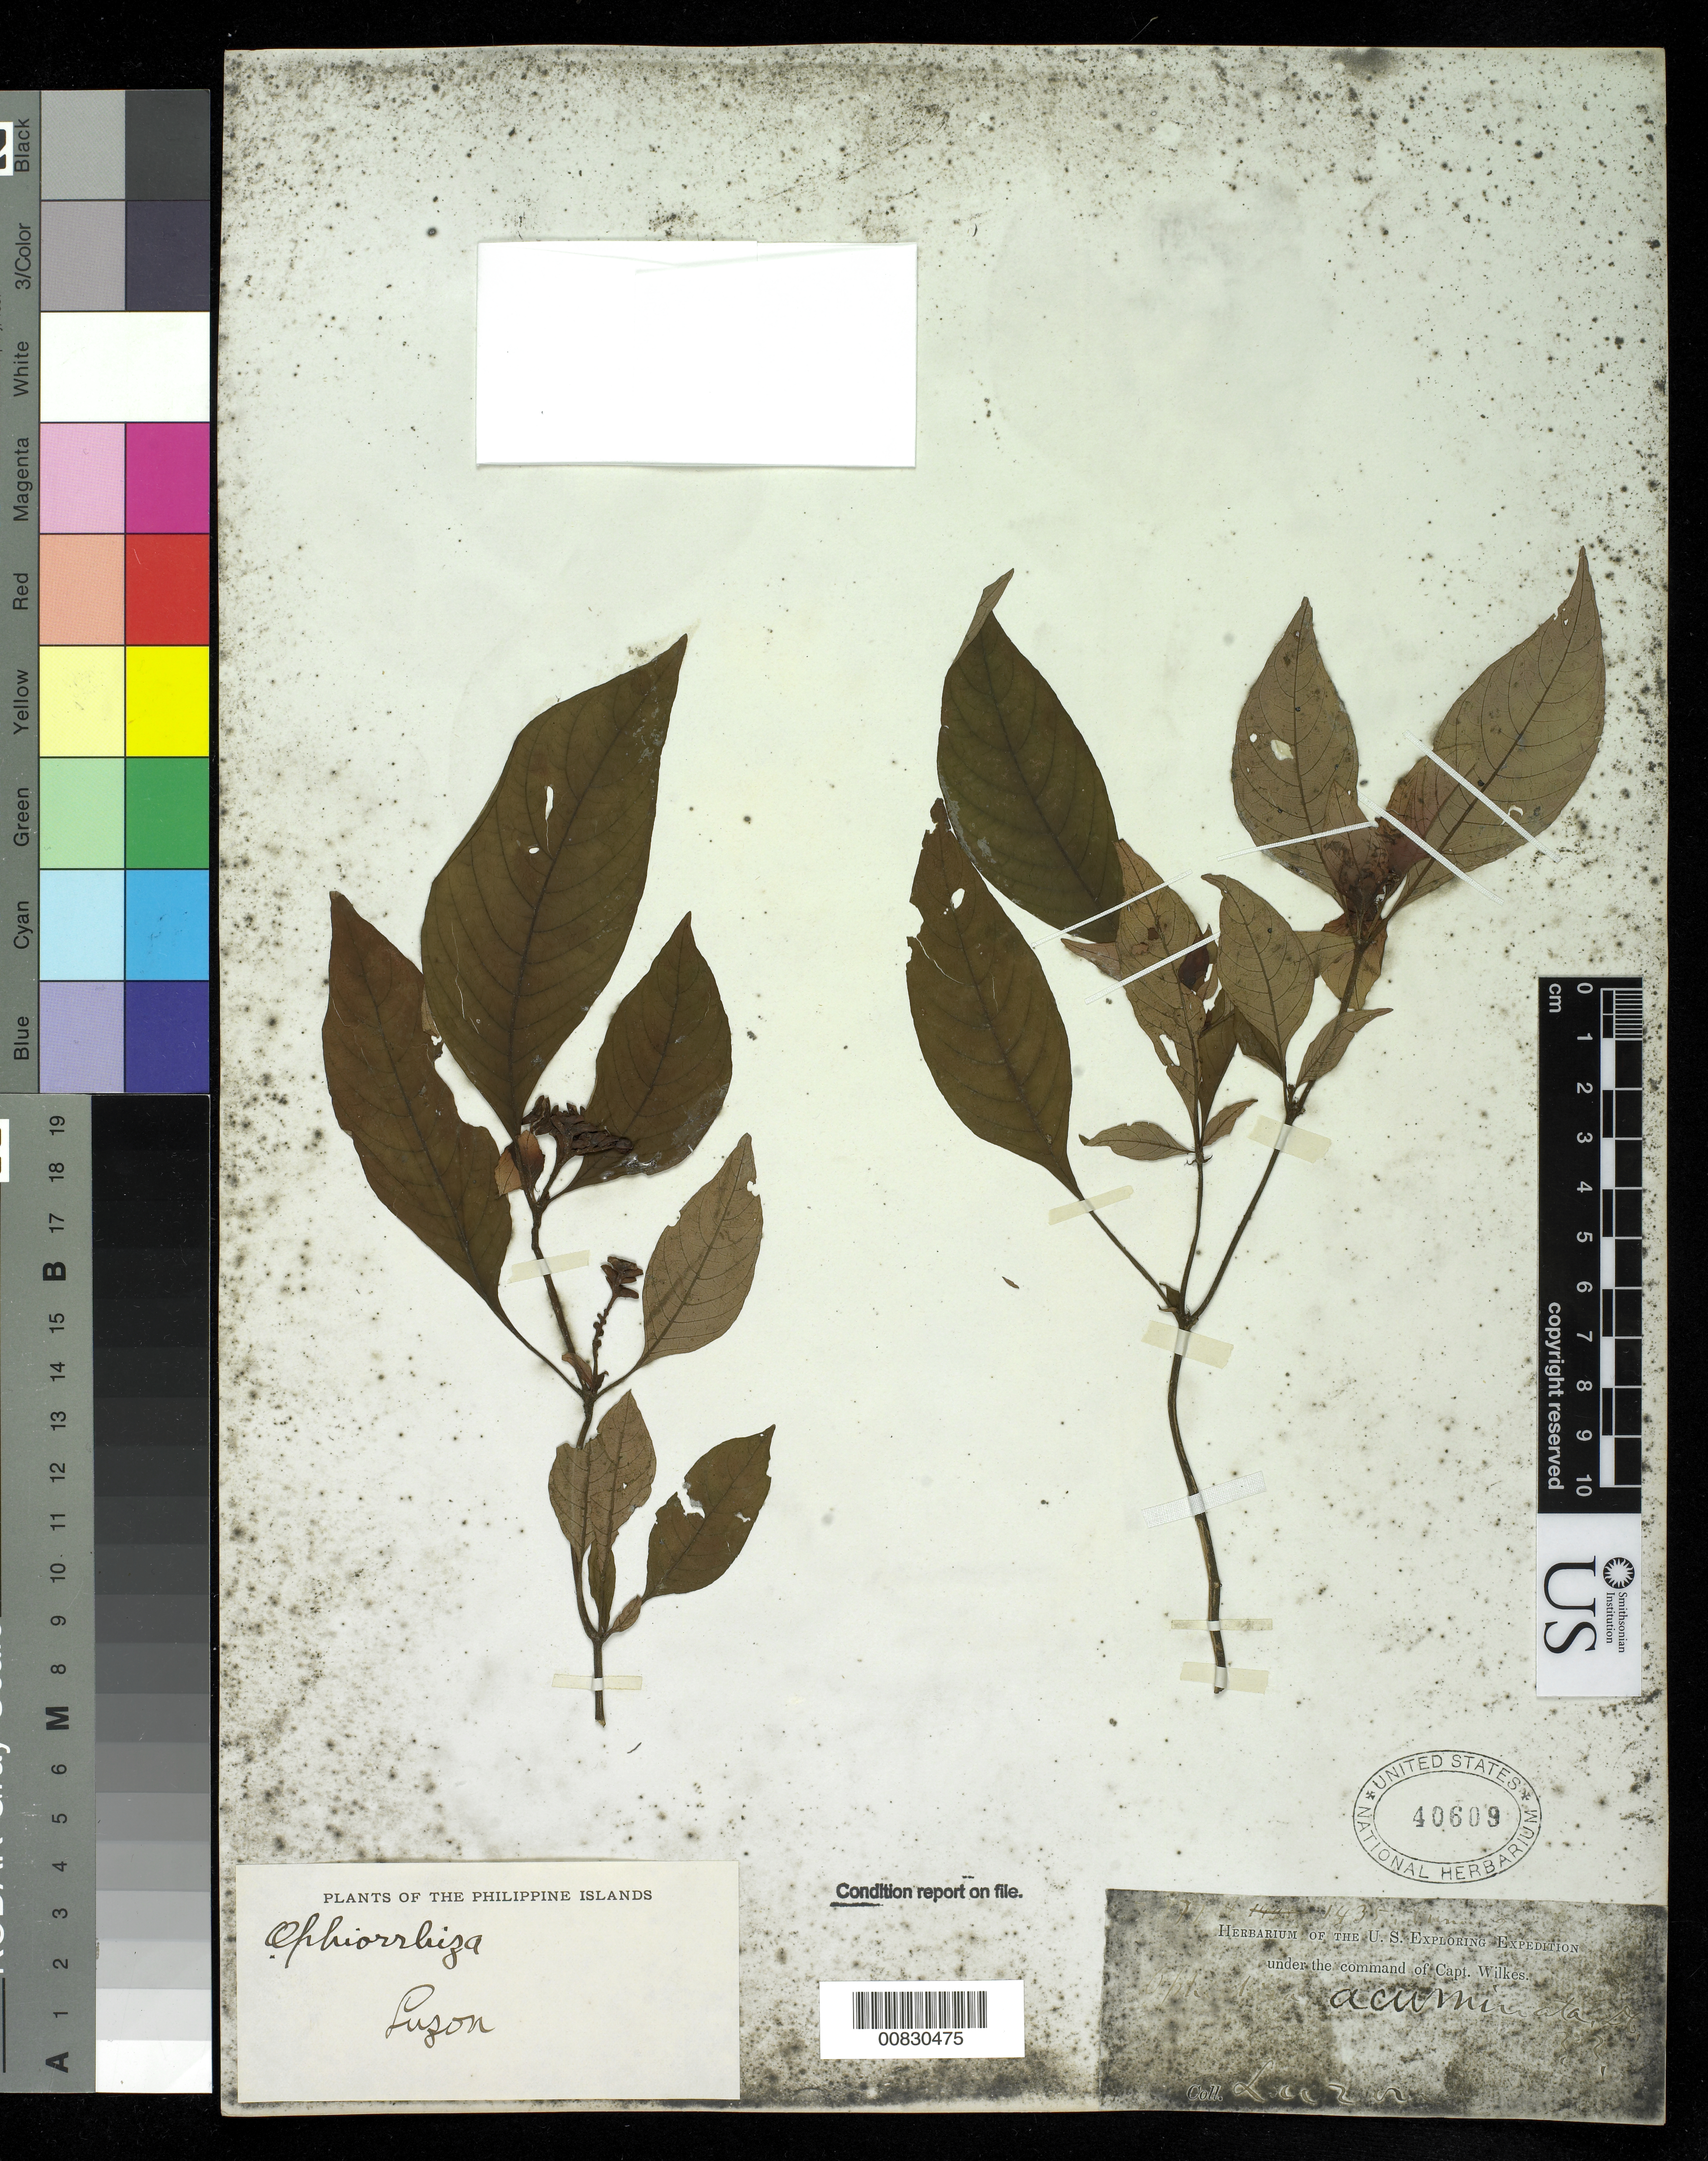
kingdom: Plantae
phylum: Tracheophyta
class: Magnoliopsida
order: Gentianales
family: Rubiaceae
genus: Ophiorrhiza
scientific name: Ophiorrhiza oblongifolia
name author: DC.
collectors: Wilkes Explor. Exped.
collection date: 1838/1842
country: Philippines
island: Luzon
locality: Luzon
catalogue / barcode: US 40609